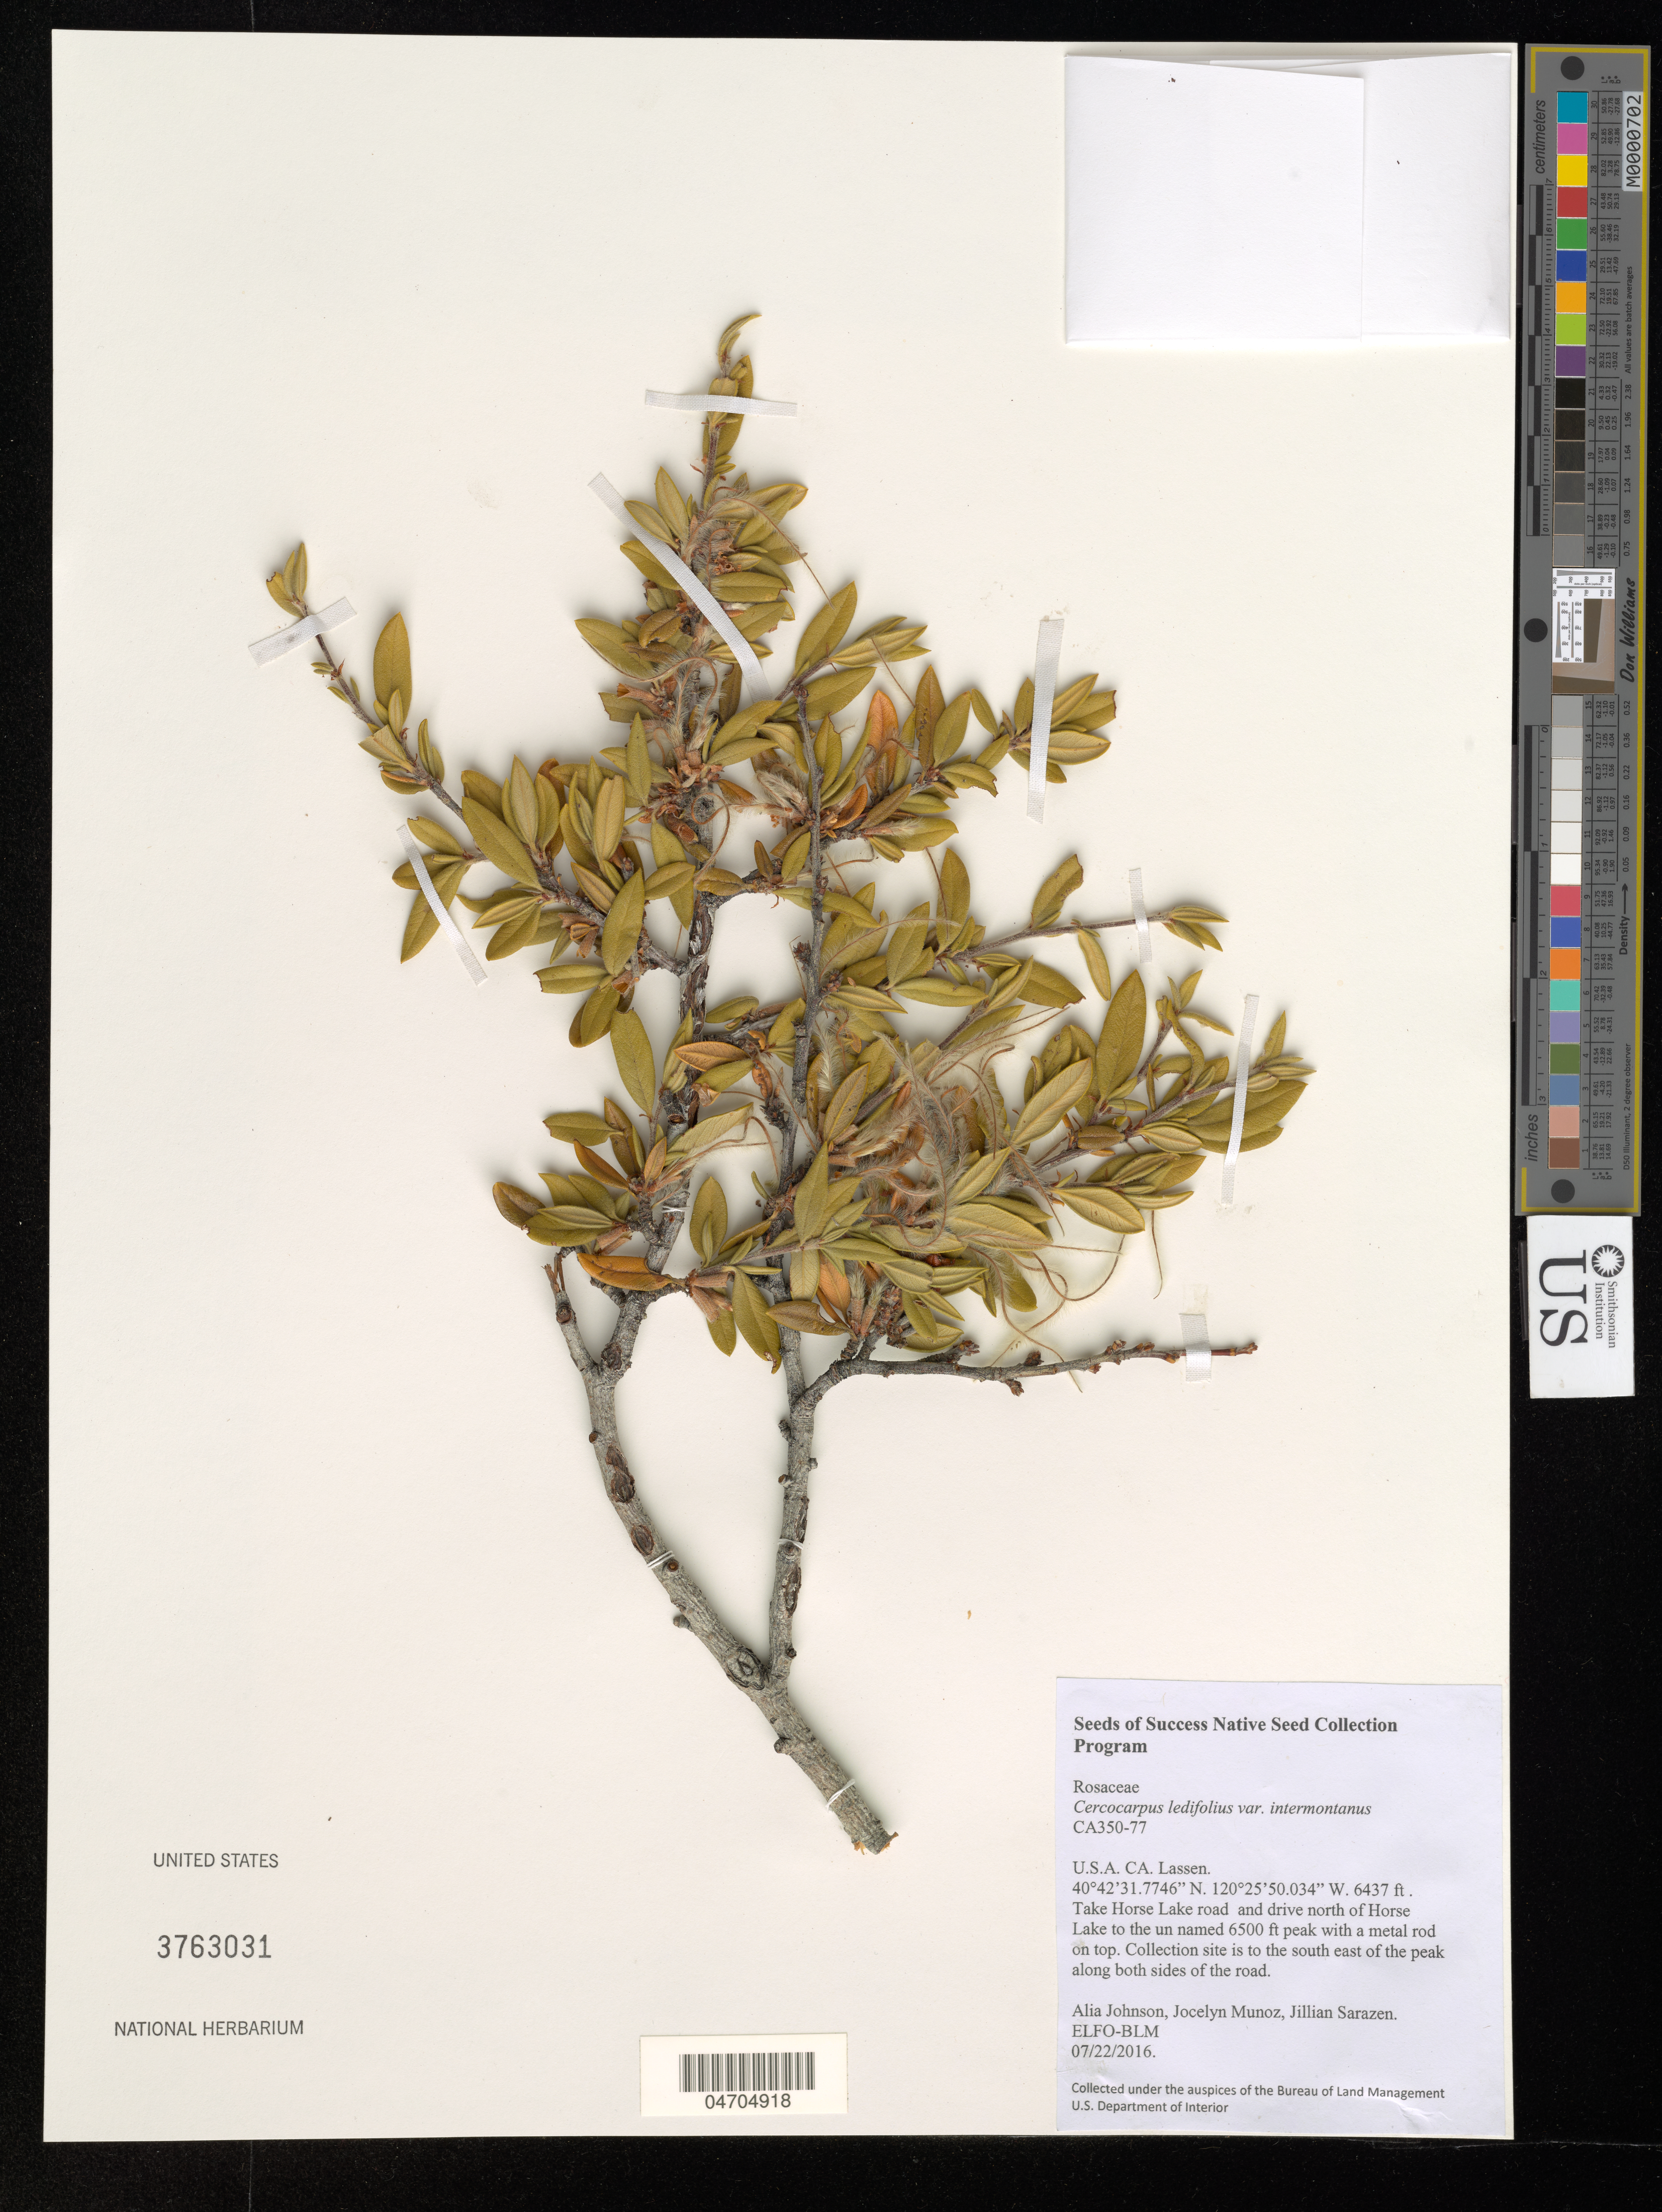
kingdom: Plantae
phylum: Tracheophyta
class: Magnoliopsida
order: Rosales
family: Rosaceae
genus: Cercocarpus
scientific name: Cercocarpus ledifolius var. intermontanus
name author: Nutt.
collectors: A. Johnson, J. Munoz & J. Sarazen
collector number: CA350-77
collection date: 2016-07-22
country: United States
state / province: California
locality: Take Horse Lake road and drive north of Horse Lake to the unnamed 6500 ft peak with a metal rod on top. Collection site is to the south east of the peak along both sides of the road.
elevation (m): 1962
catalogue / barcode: US 3763031